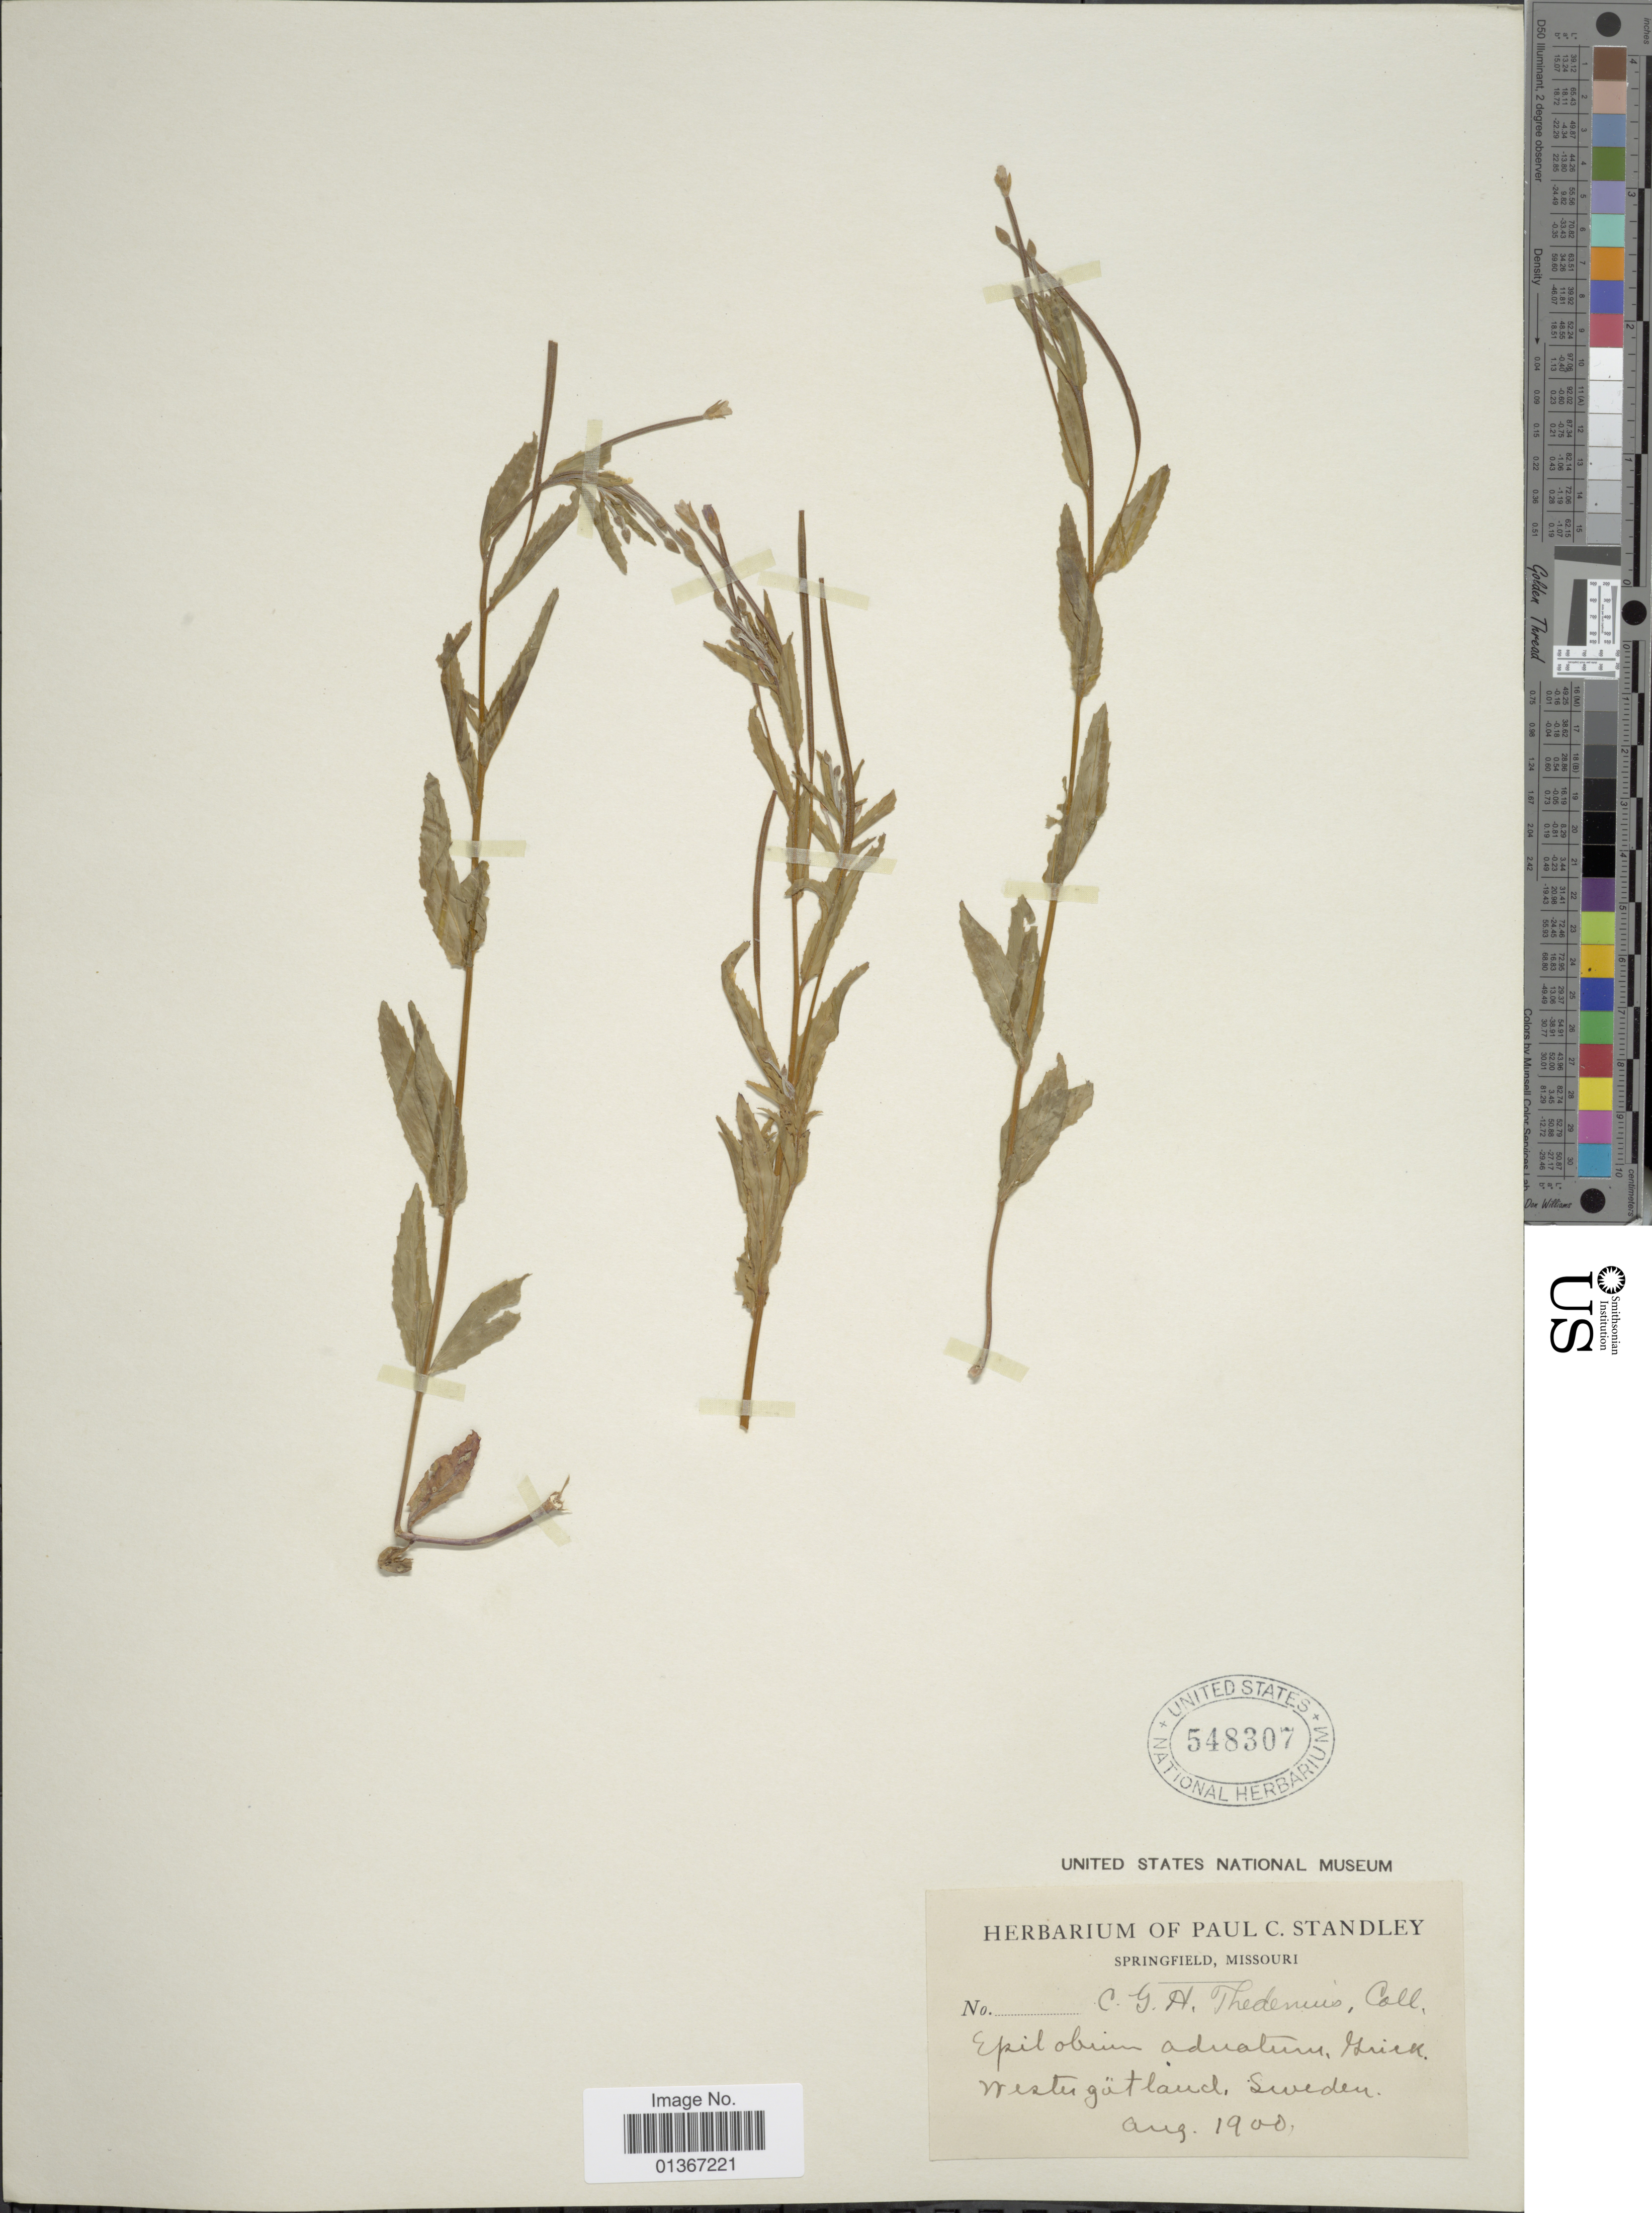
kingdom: Plantae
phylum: Tracheophyta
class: Magnoliopsida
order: Myrtales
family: Onagraceae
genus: Epilobium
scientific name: Epilobium tetragonum subsp. tetragonum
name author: L.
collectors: C. Thedenius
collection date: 1900-08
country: Sweden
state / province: Västra Götaland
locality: Westergötland.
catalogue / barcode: US 548307